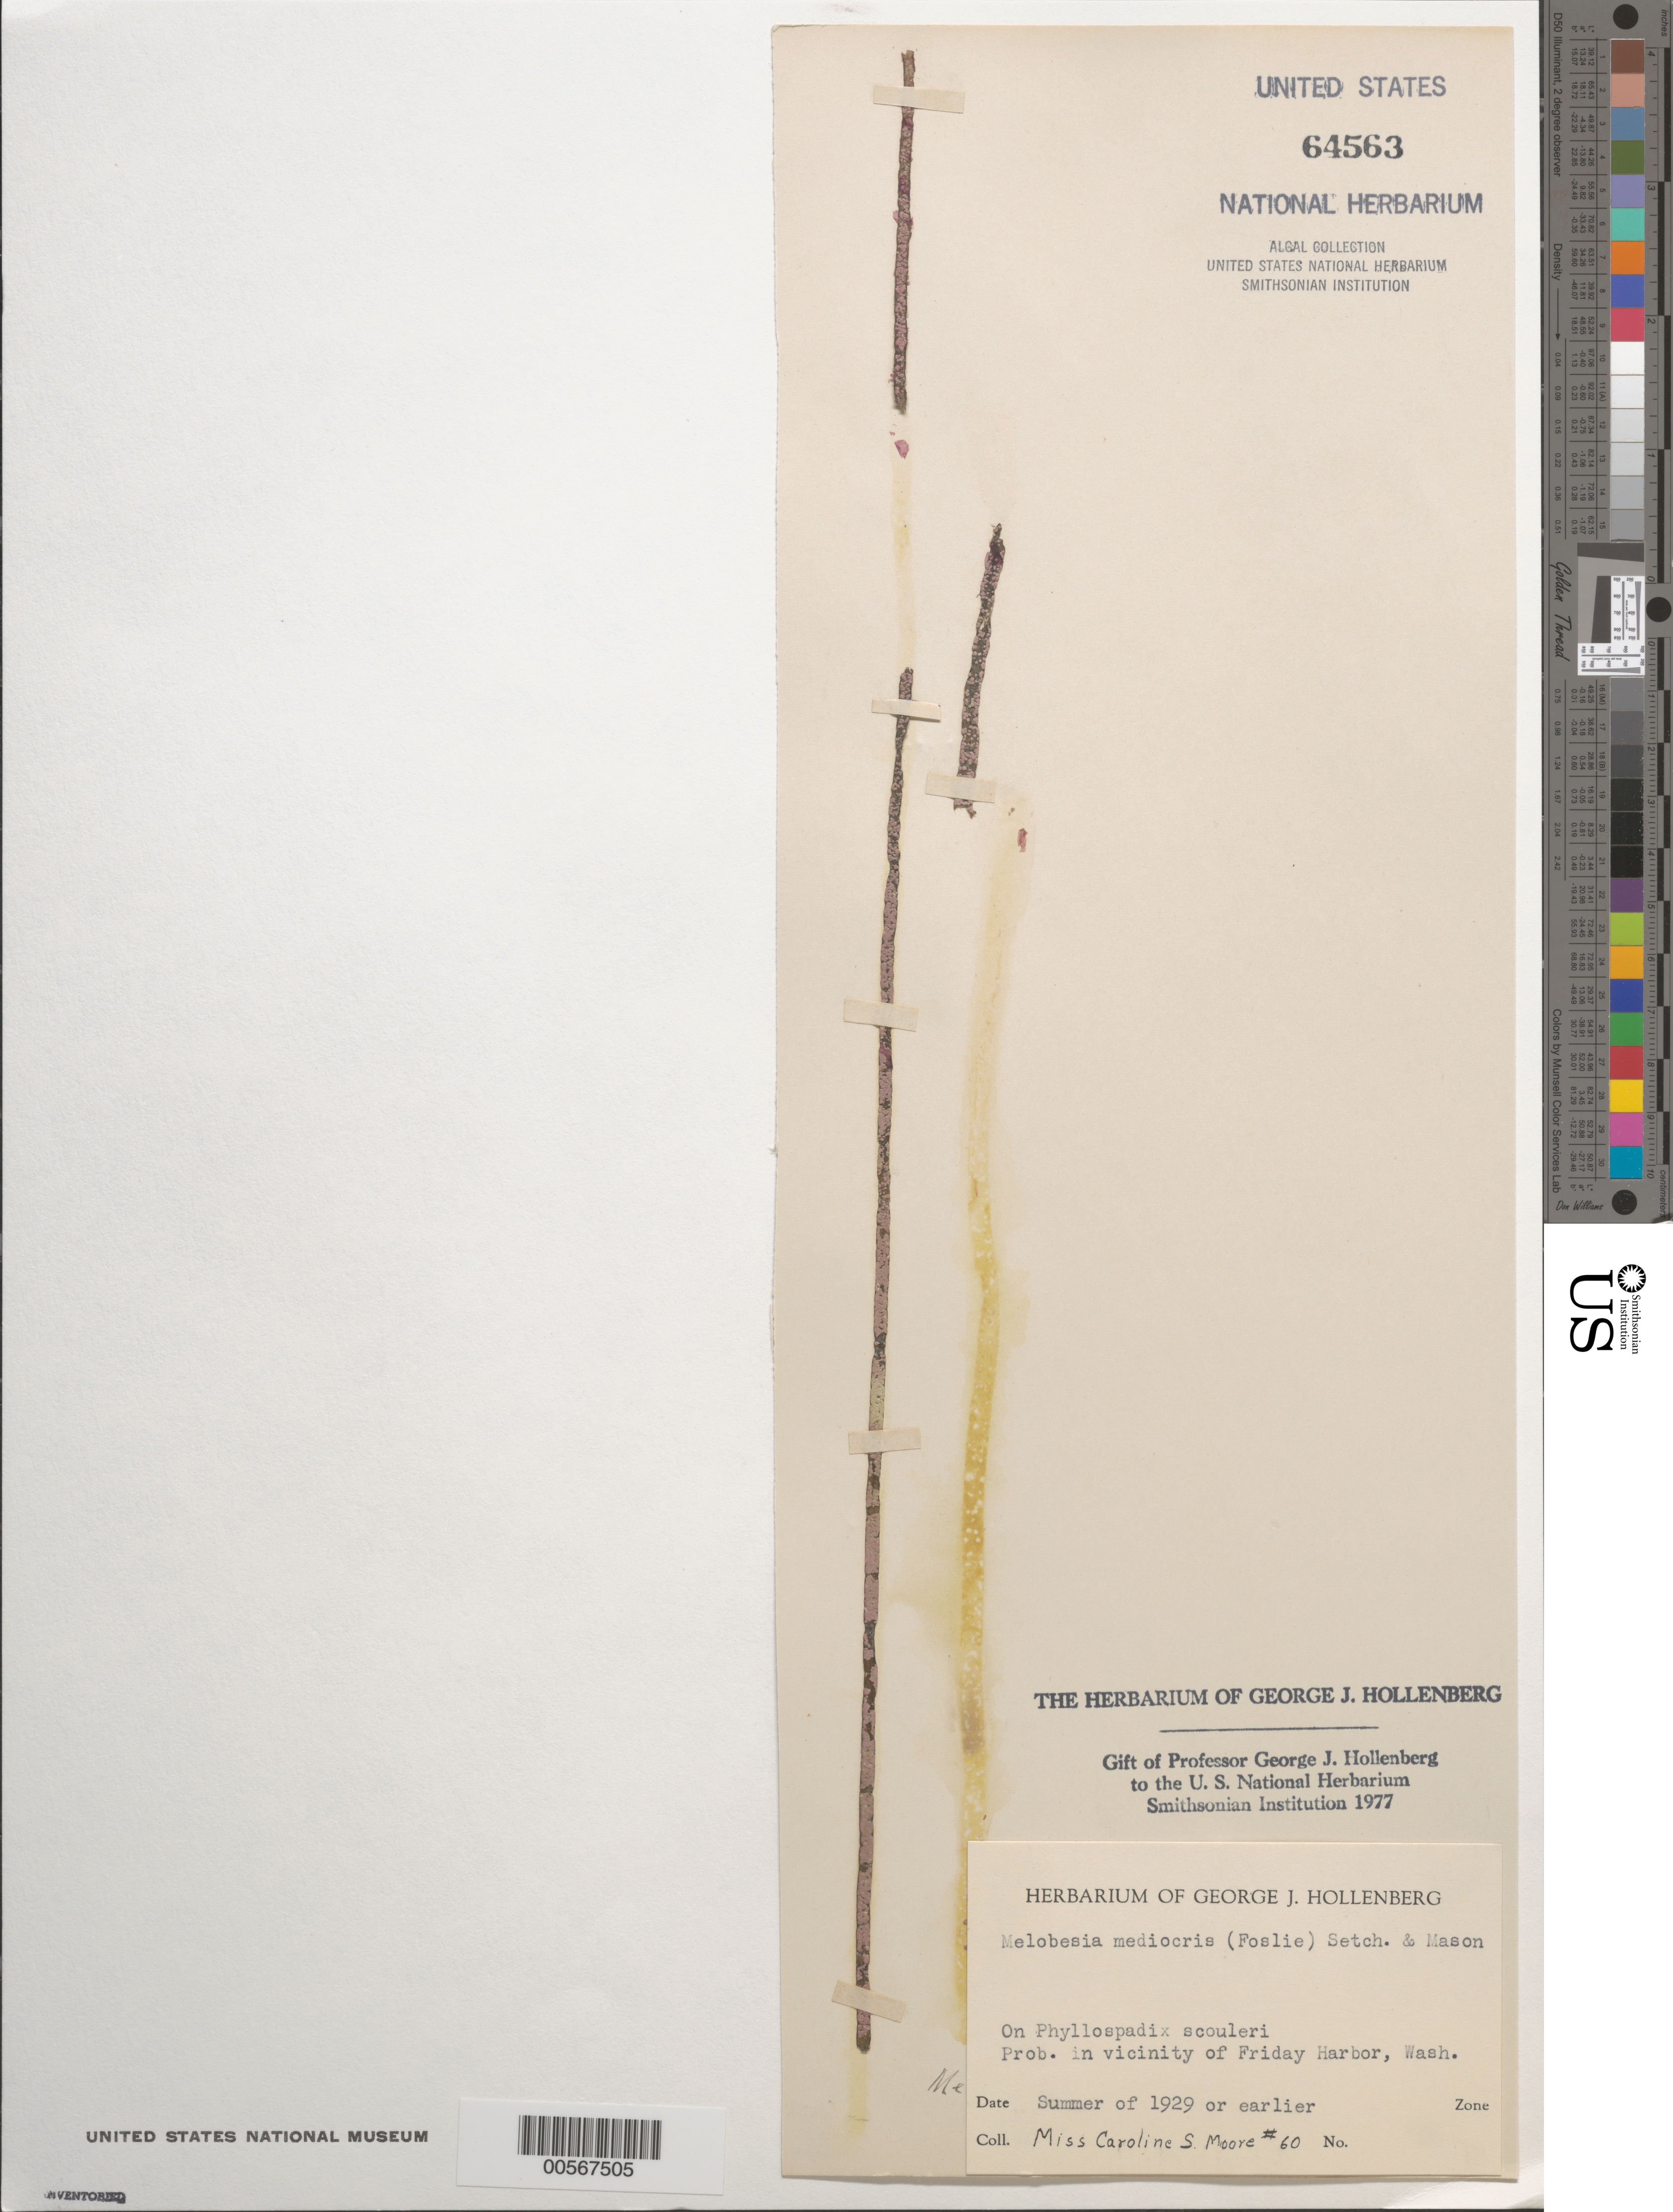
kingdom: Plantae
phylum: Rhodophyta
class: Florideophyceae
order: Corallinales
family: Hapalidiaceae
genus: Melobesia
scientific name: Melobesia mediocris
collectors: C. Moore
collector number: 60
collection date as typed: Sum 1929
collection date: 1929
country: United States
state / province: Washington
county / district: San Juan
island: San Juan Island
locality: Probably Friday Harbor area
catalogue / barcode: US 64563